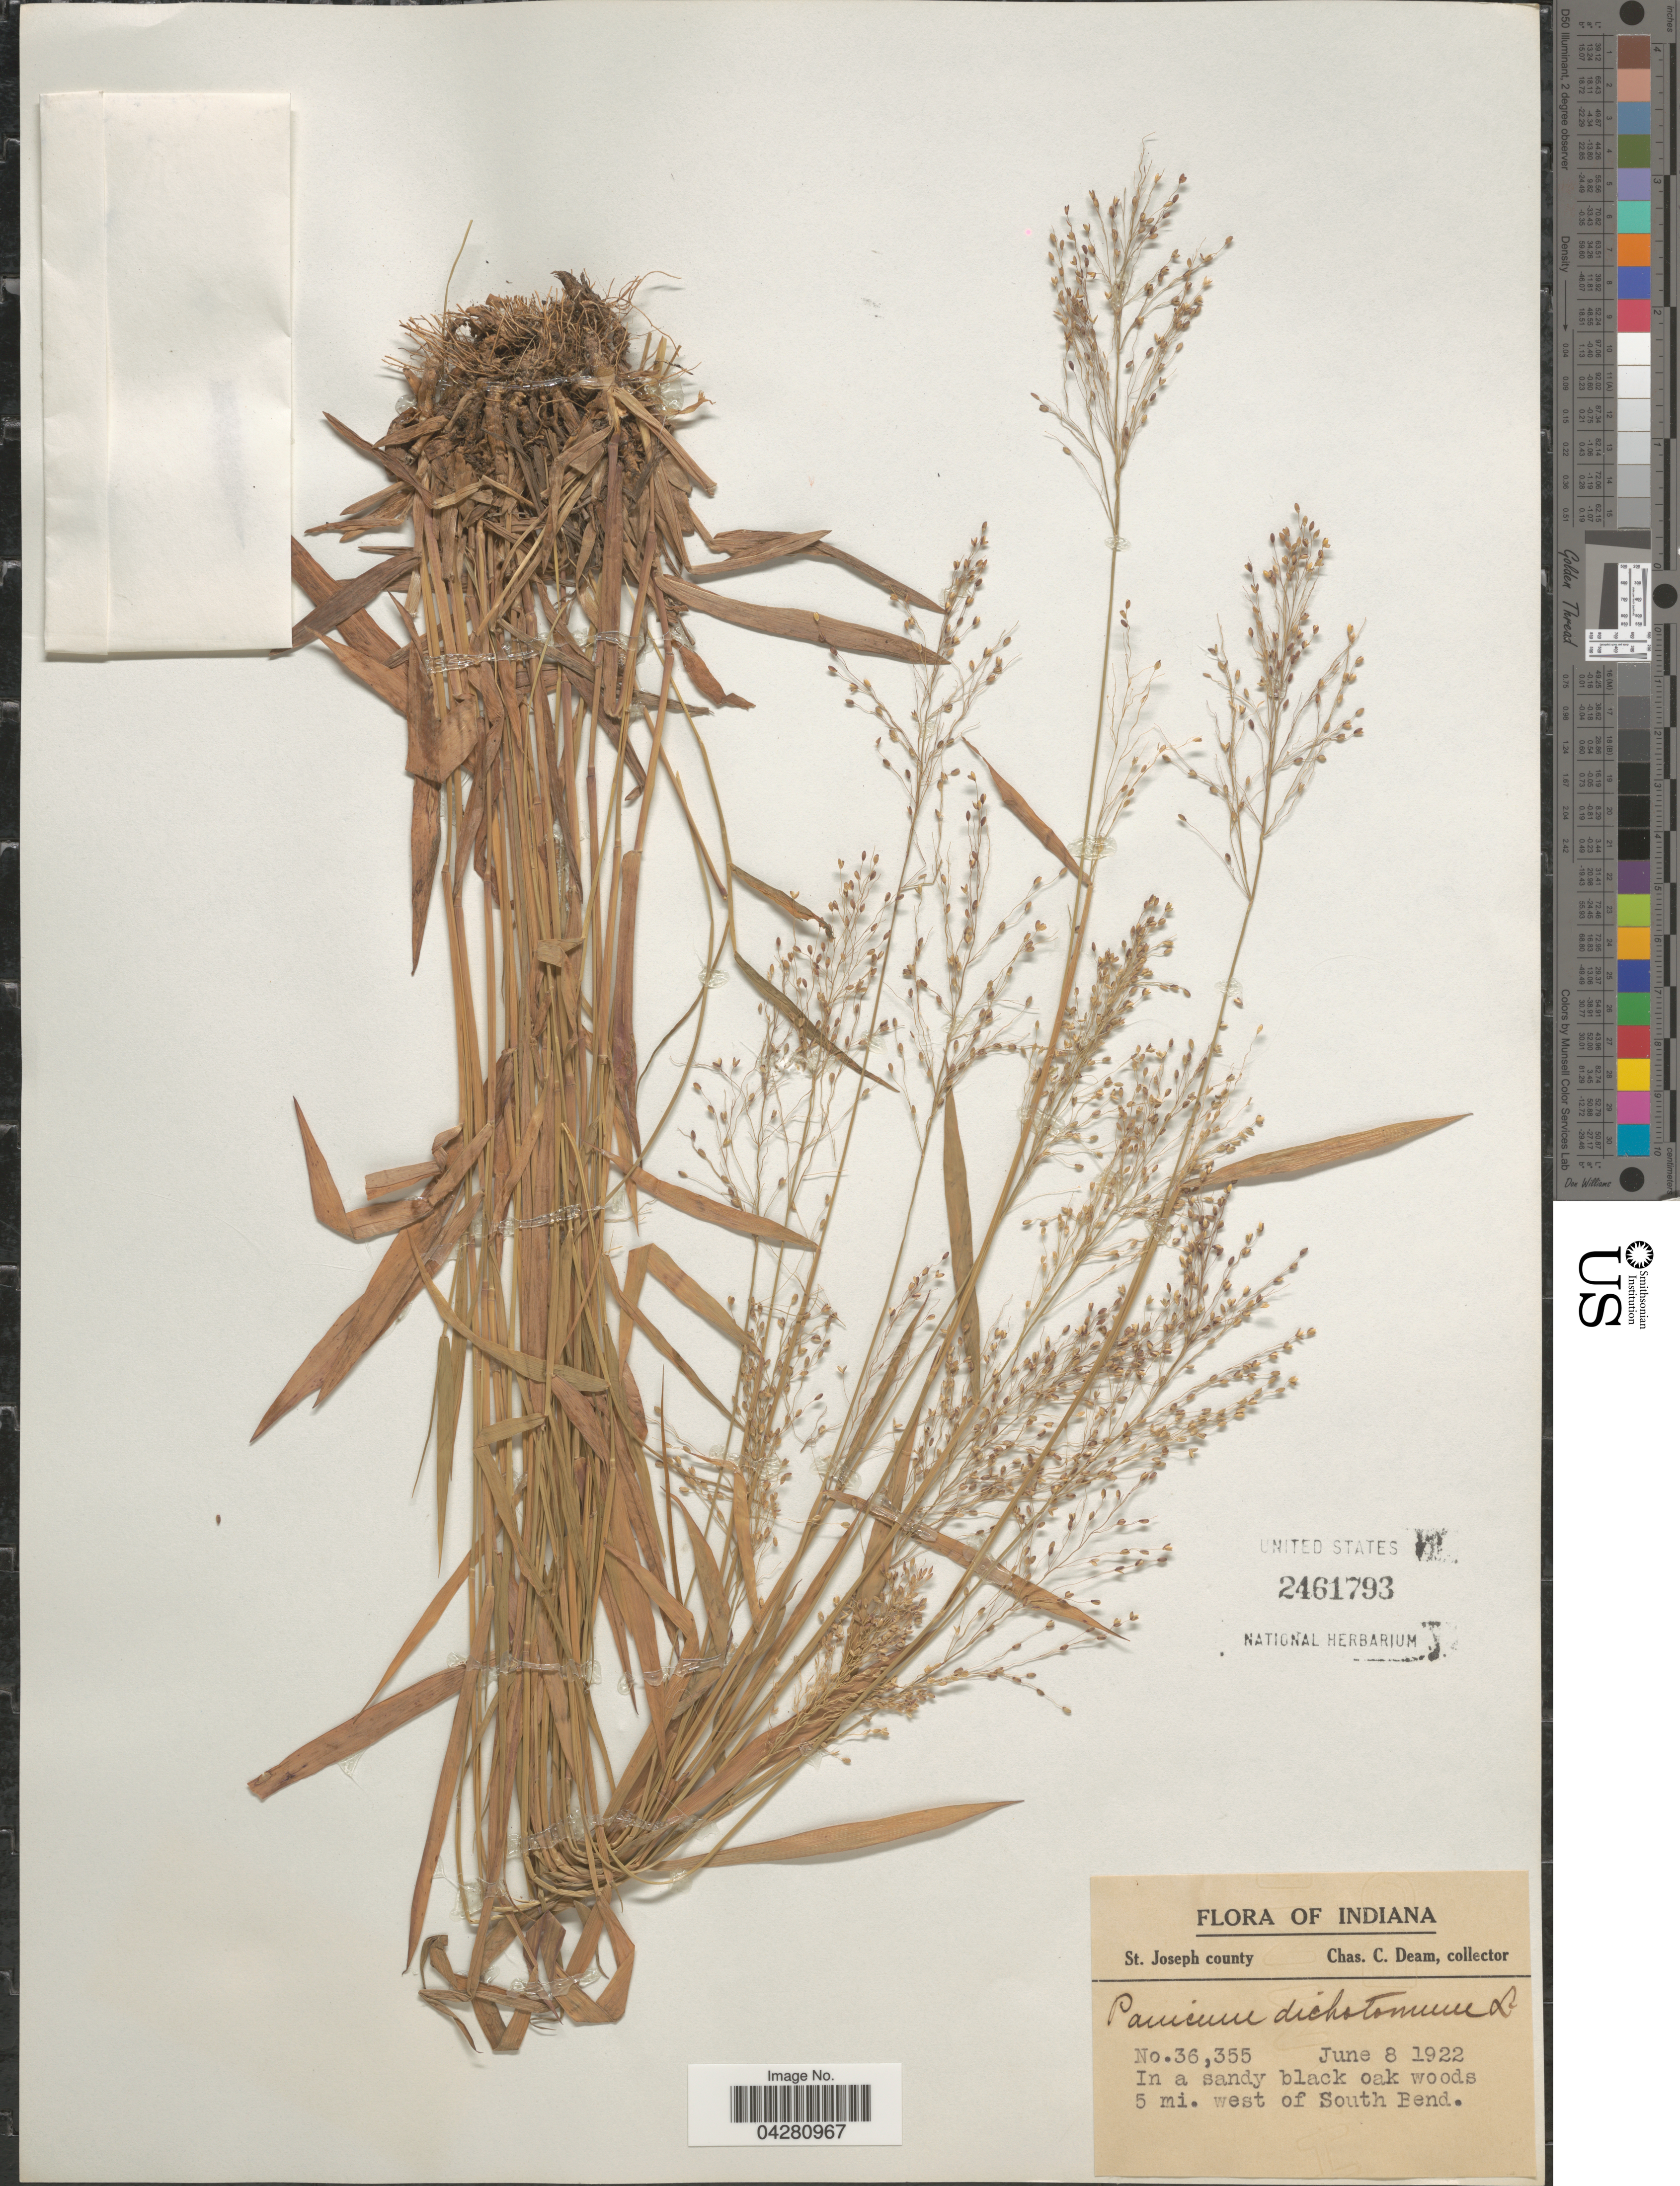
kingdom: Plantae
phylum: Tracheophyta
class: Liliopsida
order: Poales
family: Poaceae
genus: Dichanthelium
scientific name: Dichanthelium dichotomum var. dichotomum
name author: (L.) Gould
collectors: C. C. Deam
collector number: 36355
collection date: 1922-06-08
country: United States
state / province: Indiana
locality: St. Joseph County. In a sandy black oak woods 5 mi. west of South Bend.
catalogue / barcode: US 2461793